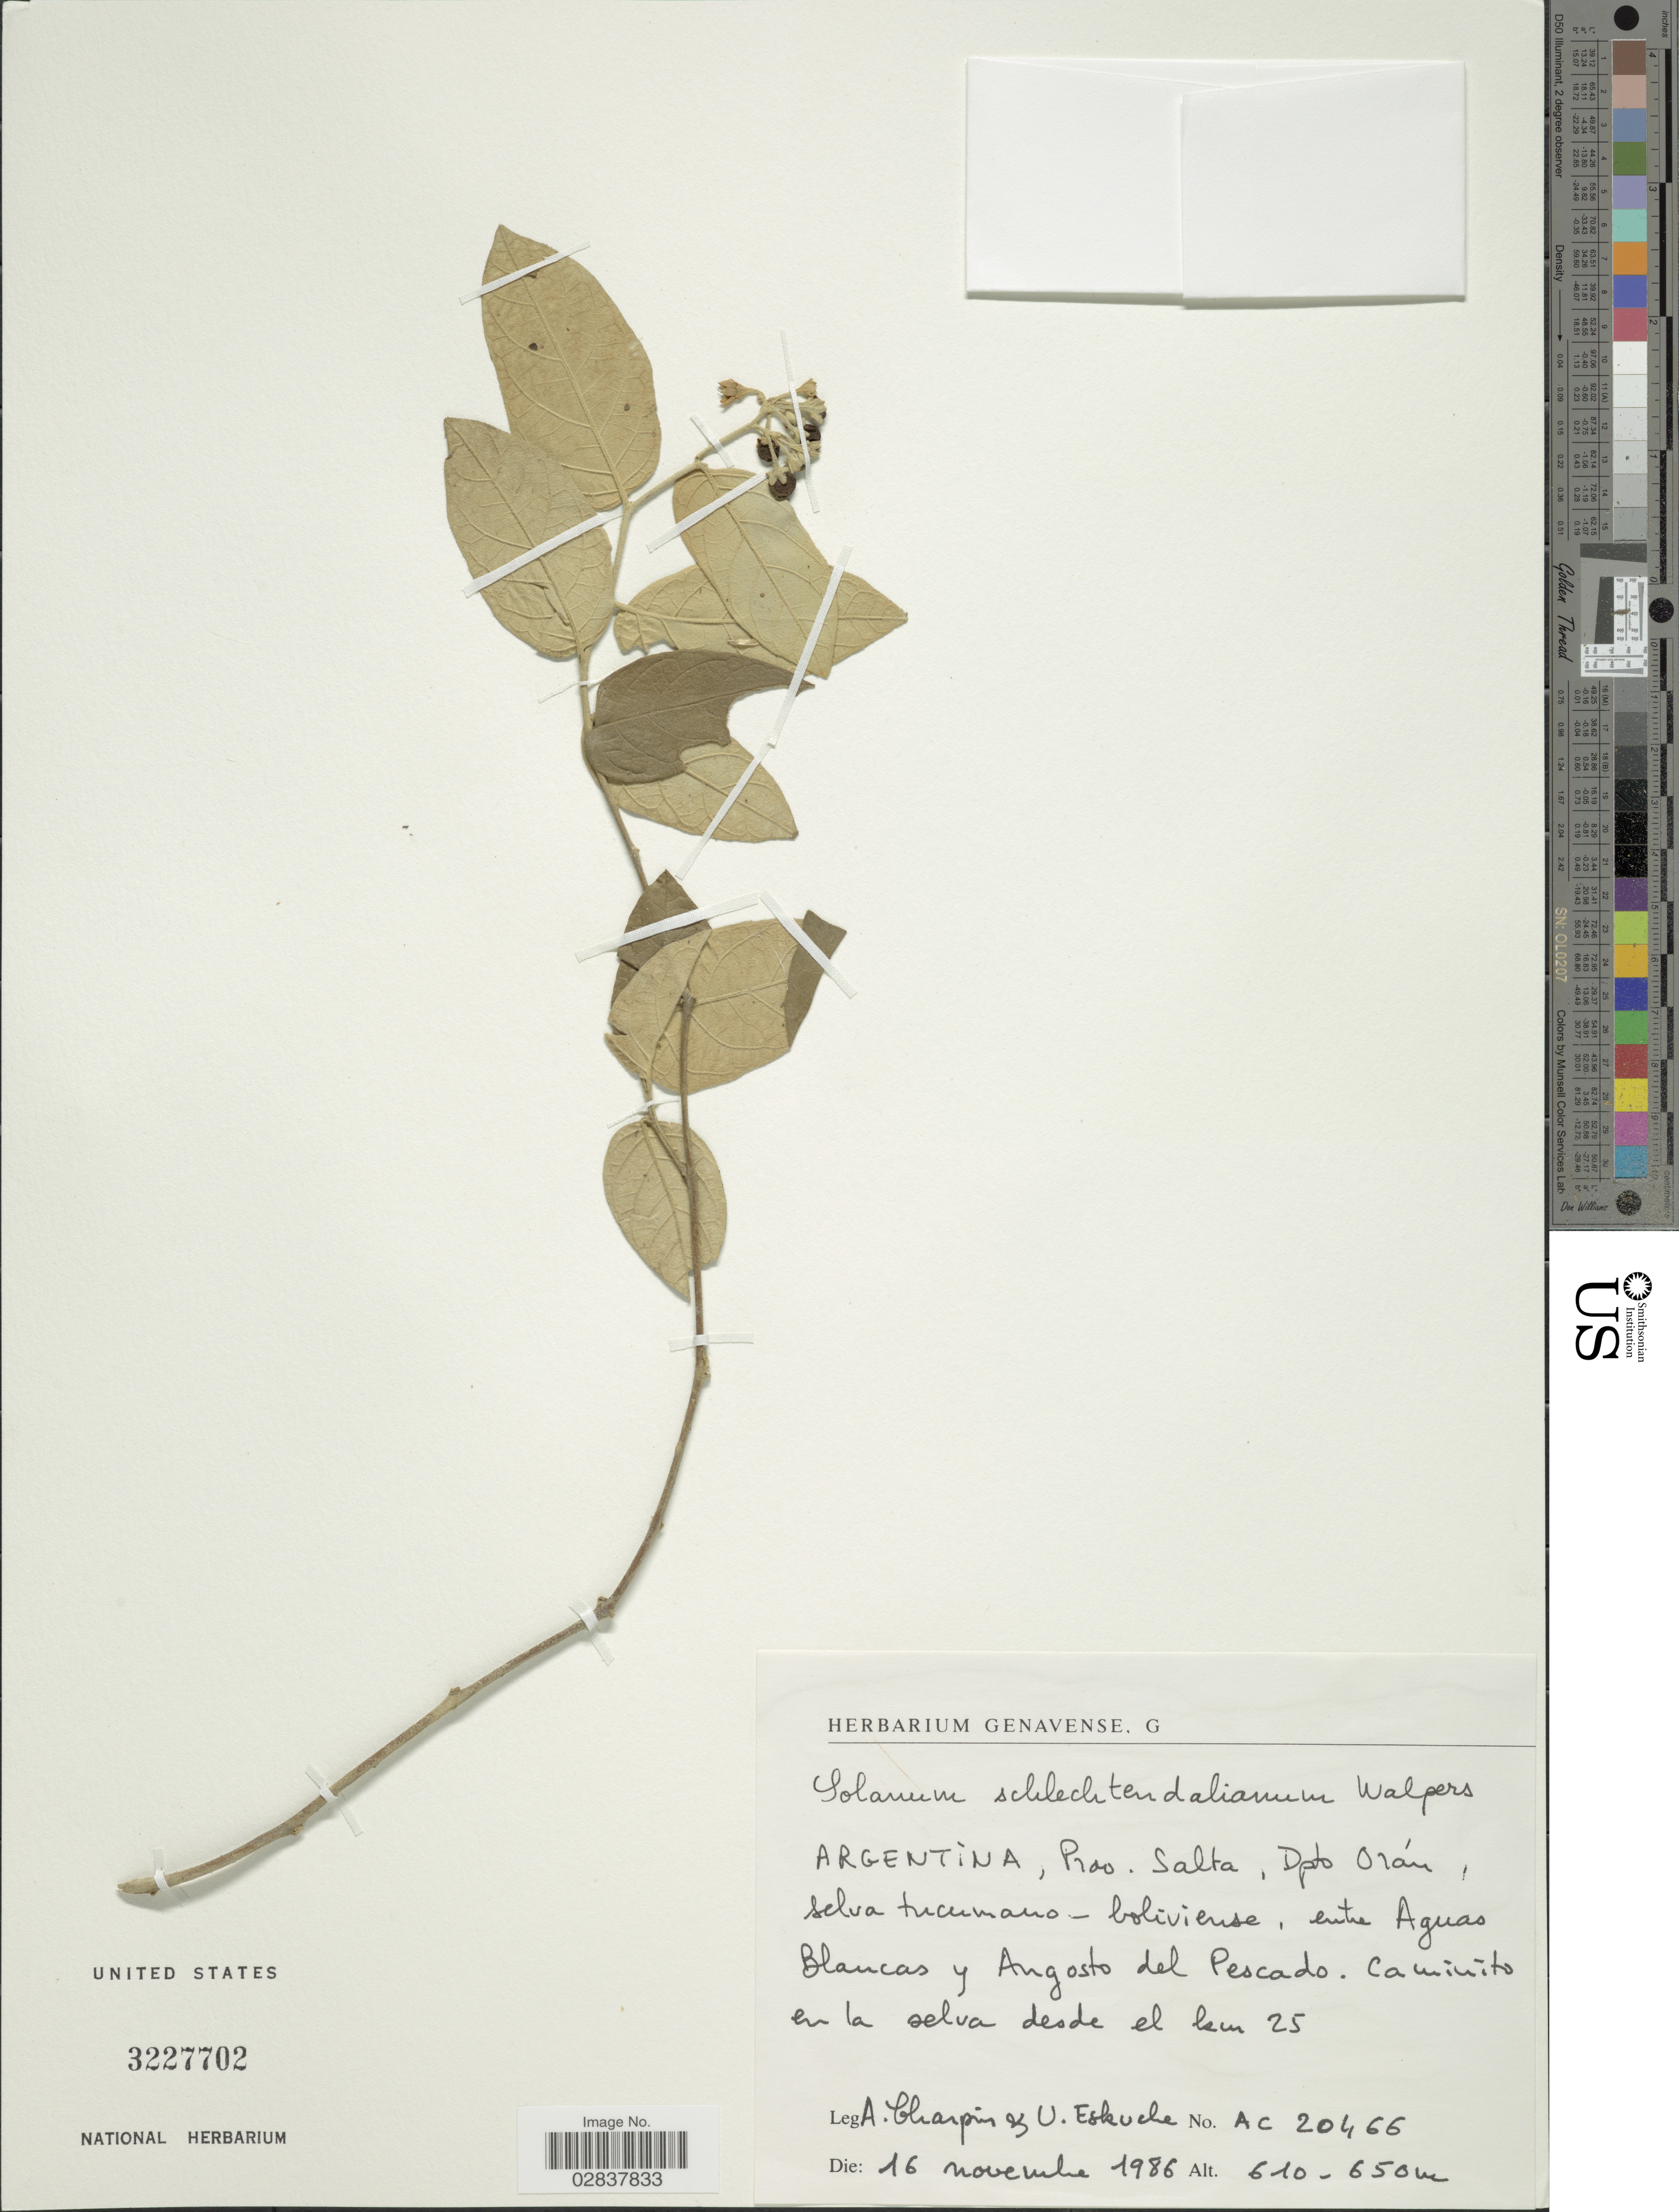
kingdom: Plantae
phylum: Tracheophyta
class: Magnoliopsida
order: Solanales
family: Solanaceae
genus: Solanum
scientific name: Solanum schlechtendalianum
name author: Walp.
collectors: A. Charpin & U. Eskuche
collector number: AC20466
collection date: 1986-11-16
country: Argentina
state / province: Salta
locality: Dpto. Orán, selva tucumano-boliviense, entre Aguas Blancas y Angosto del Pescado, Caminito en la selva des de el km 25.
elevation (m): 610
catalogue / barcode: US 3227702